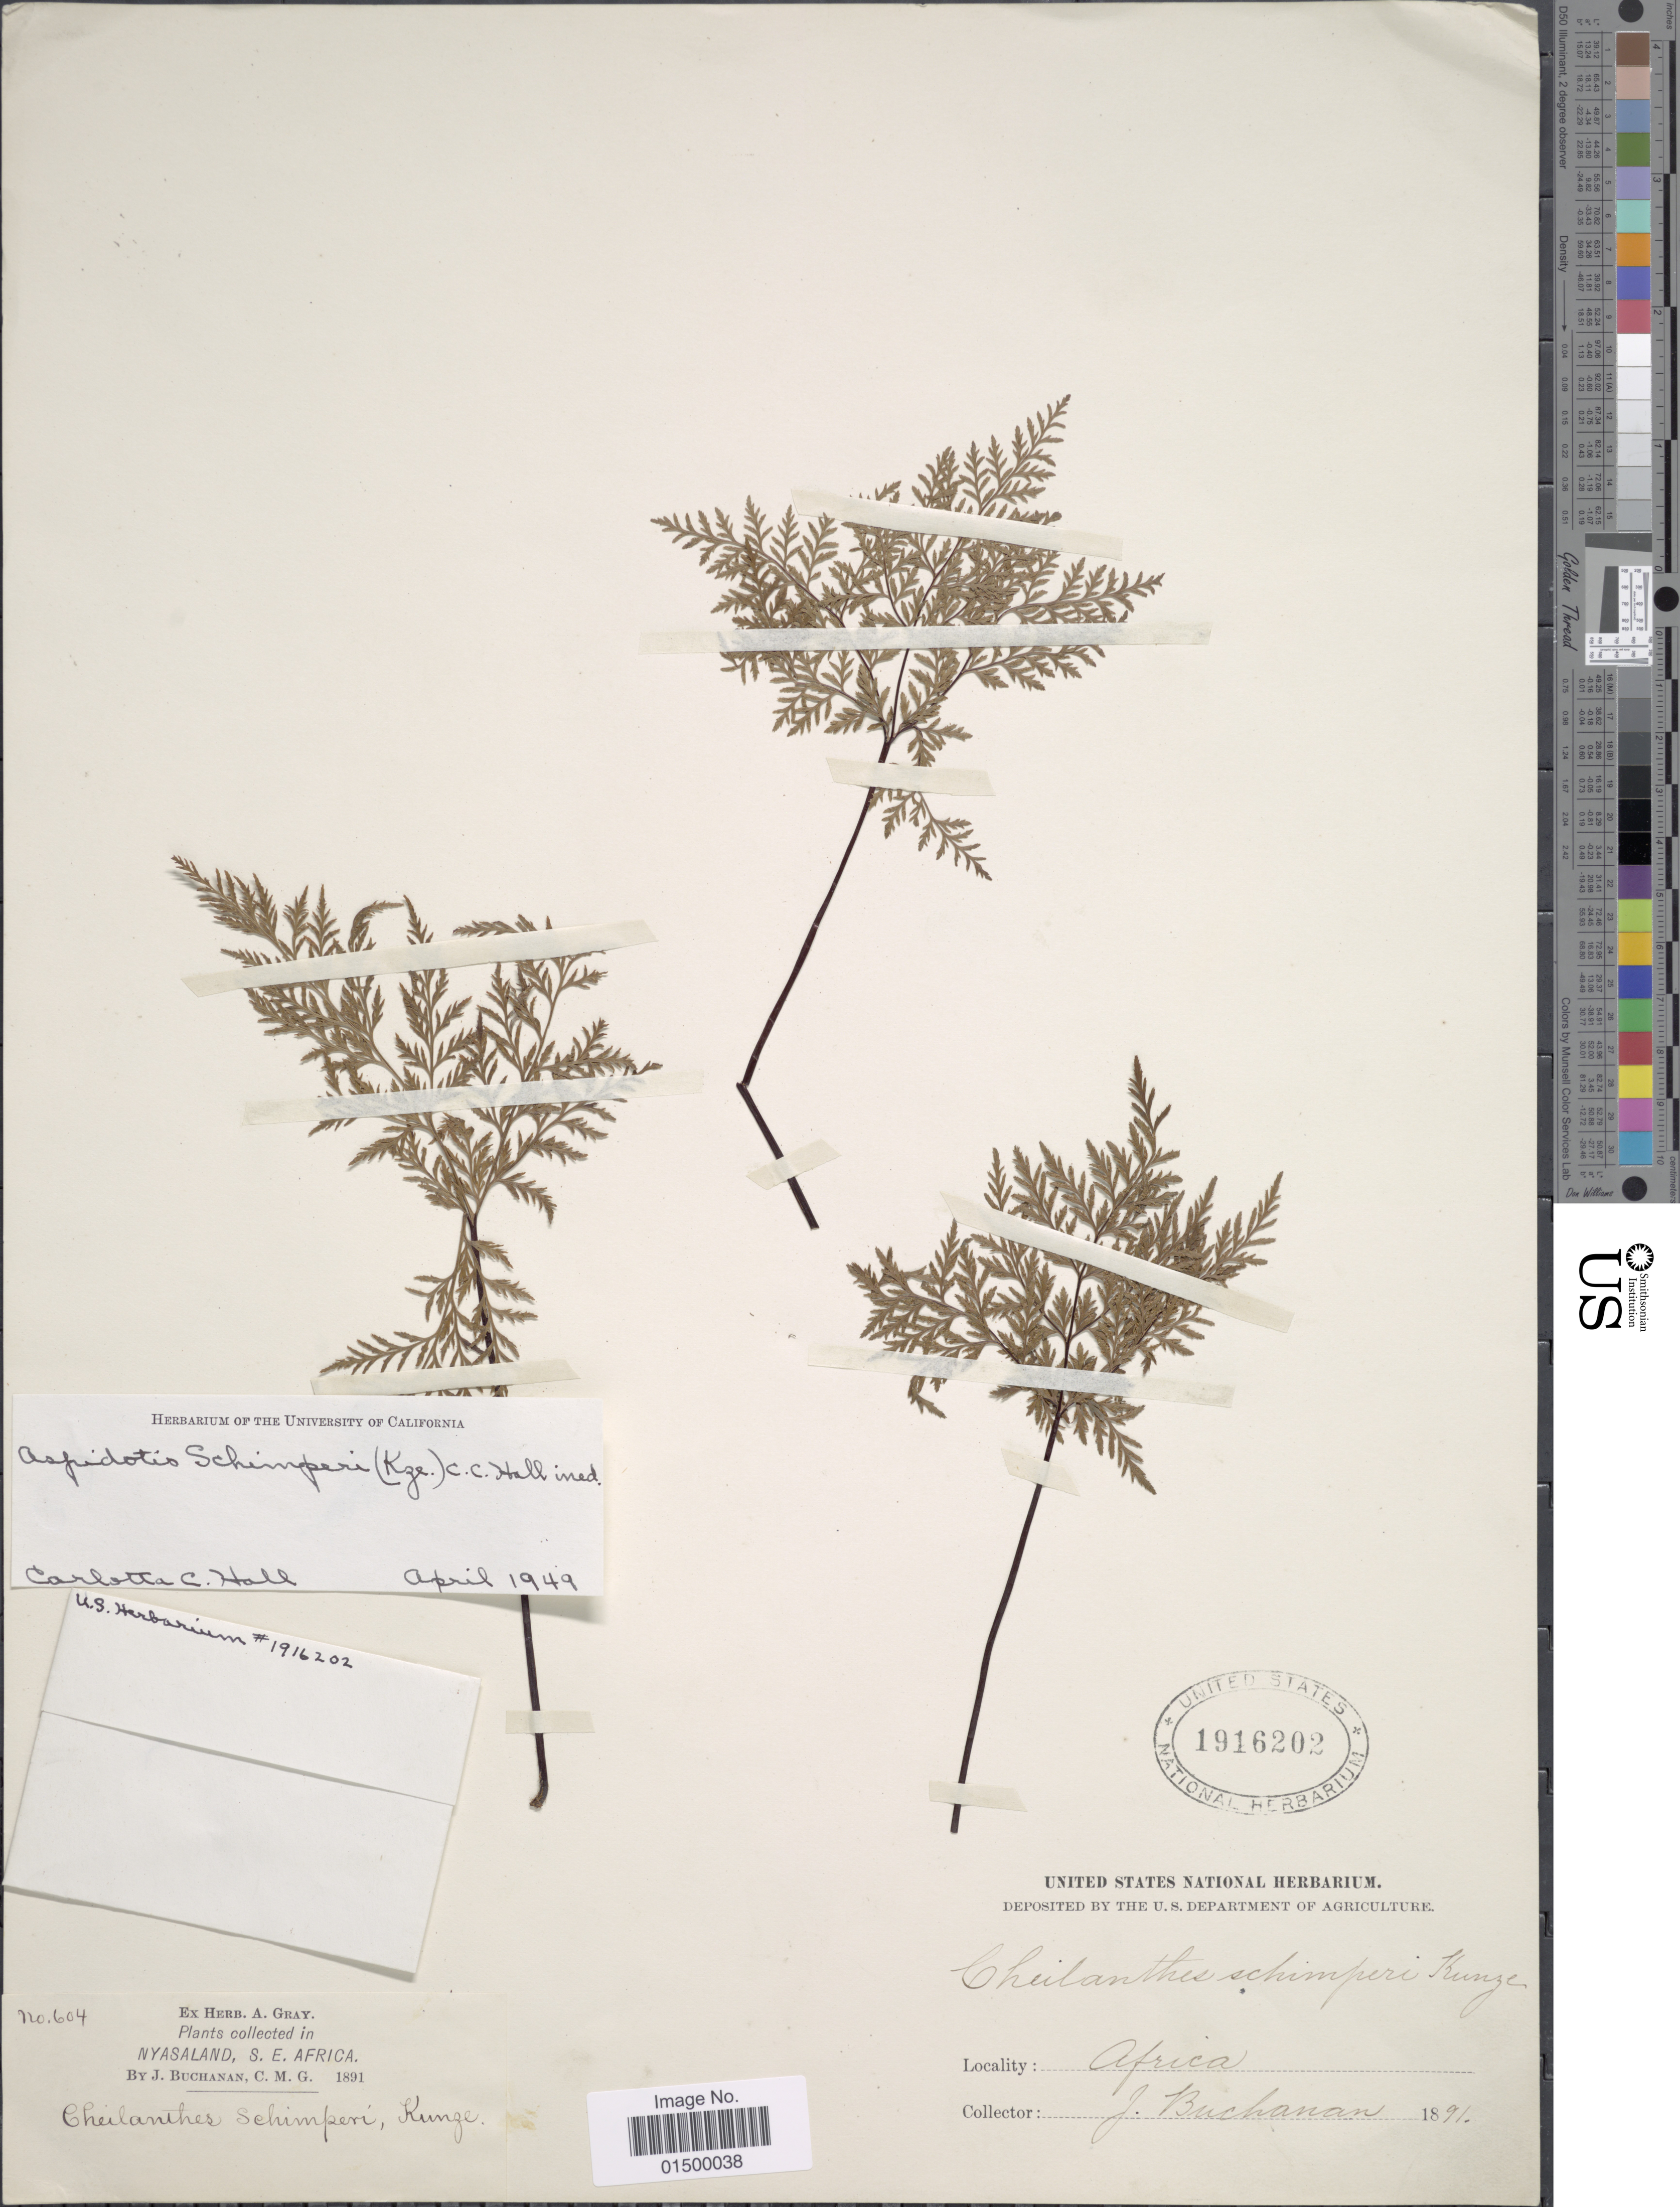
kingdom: Plantae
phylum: Tracheophyta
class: Polypodiopsida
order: Polypodiales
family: Pteridaceae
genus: Cheilanthes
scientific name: Cheilanthes schimperi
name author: Kunze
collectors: J. Buchanan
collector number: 604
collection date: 1891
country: Malawi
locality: Nyasaland, S. E. Africa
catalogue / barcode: US 1916202